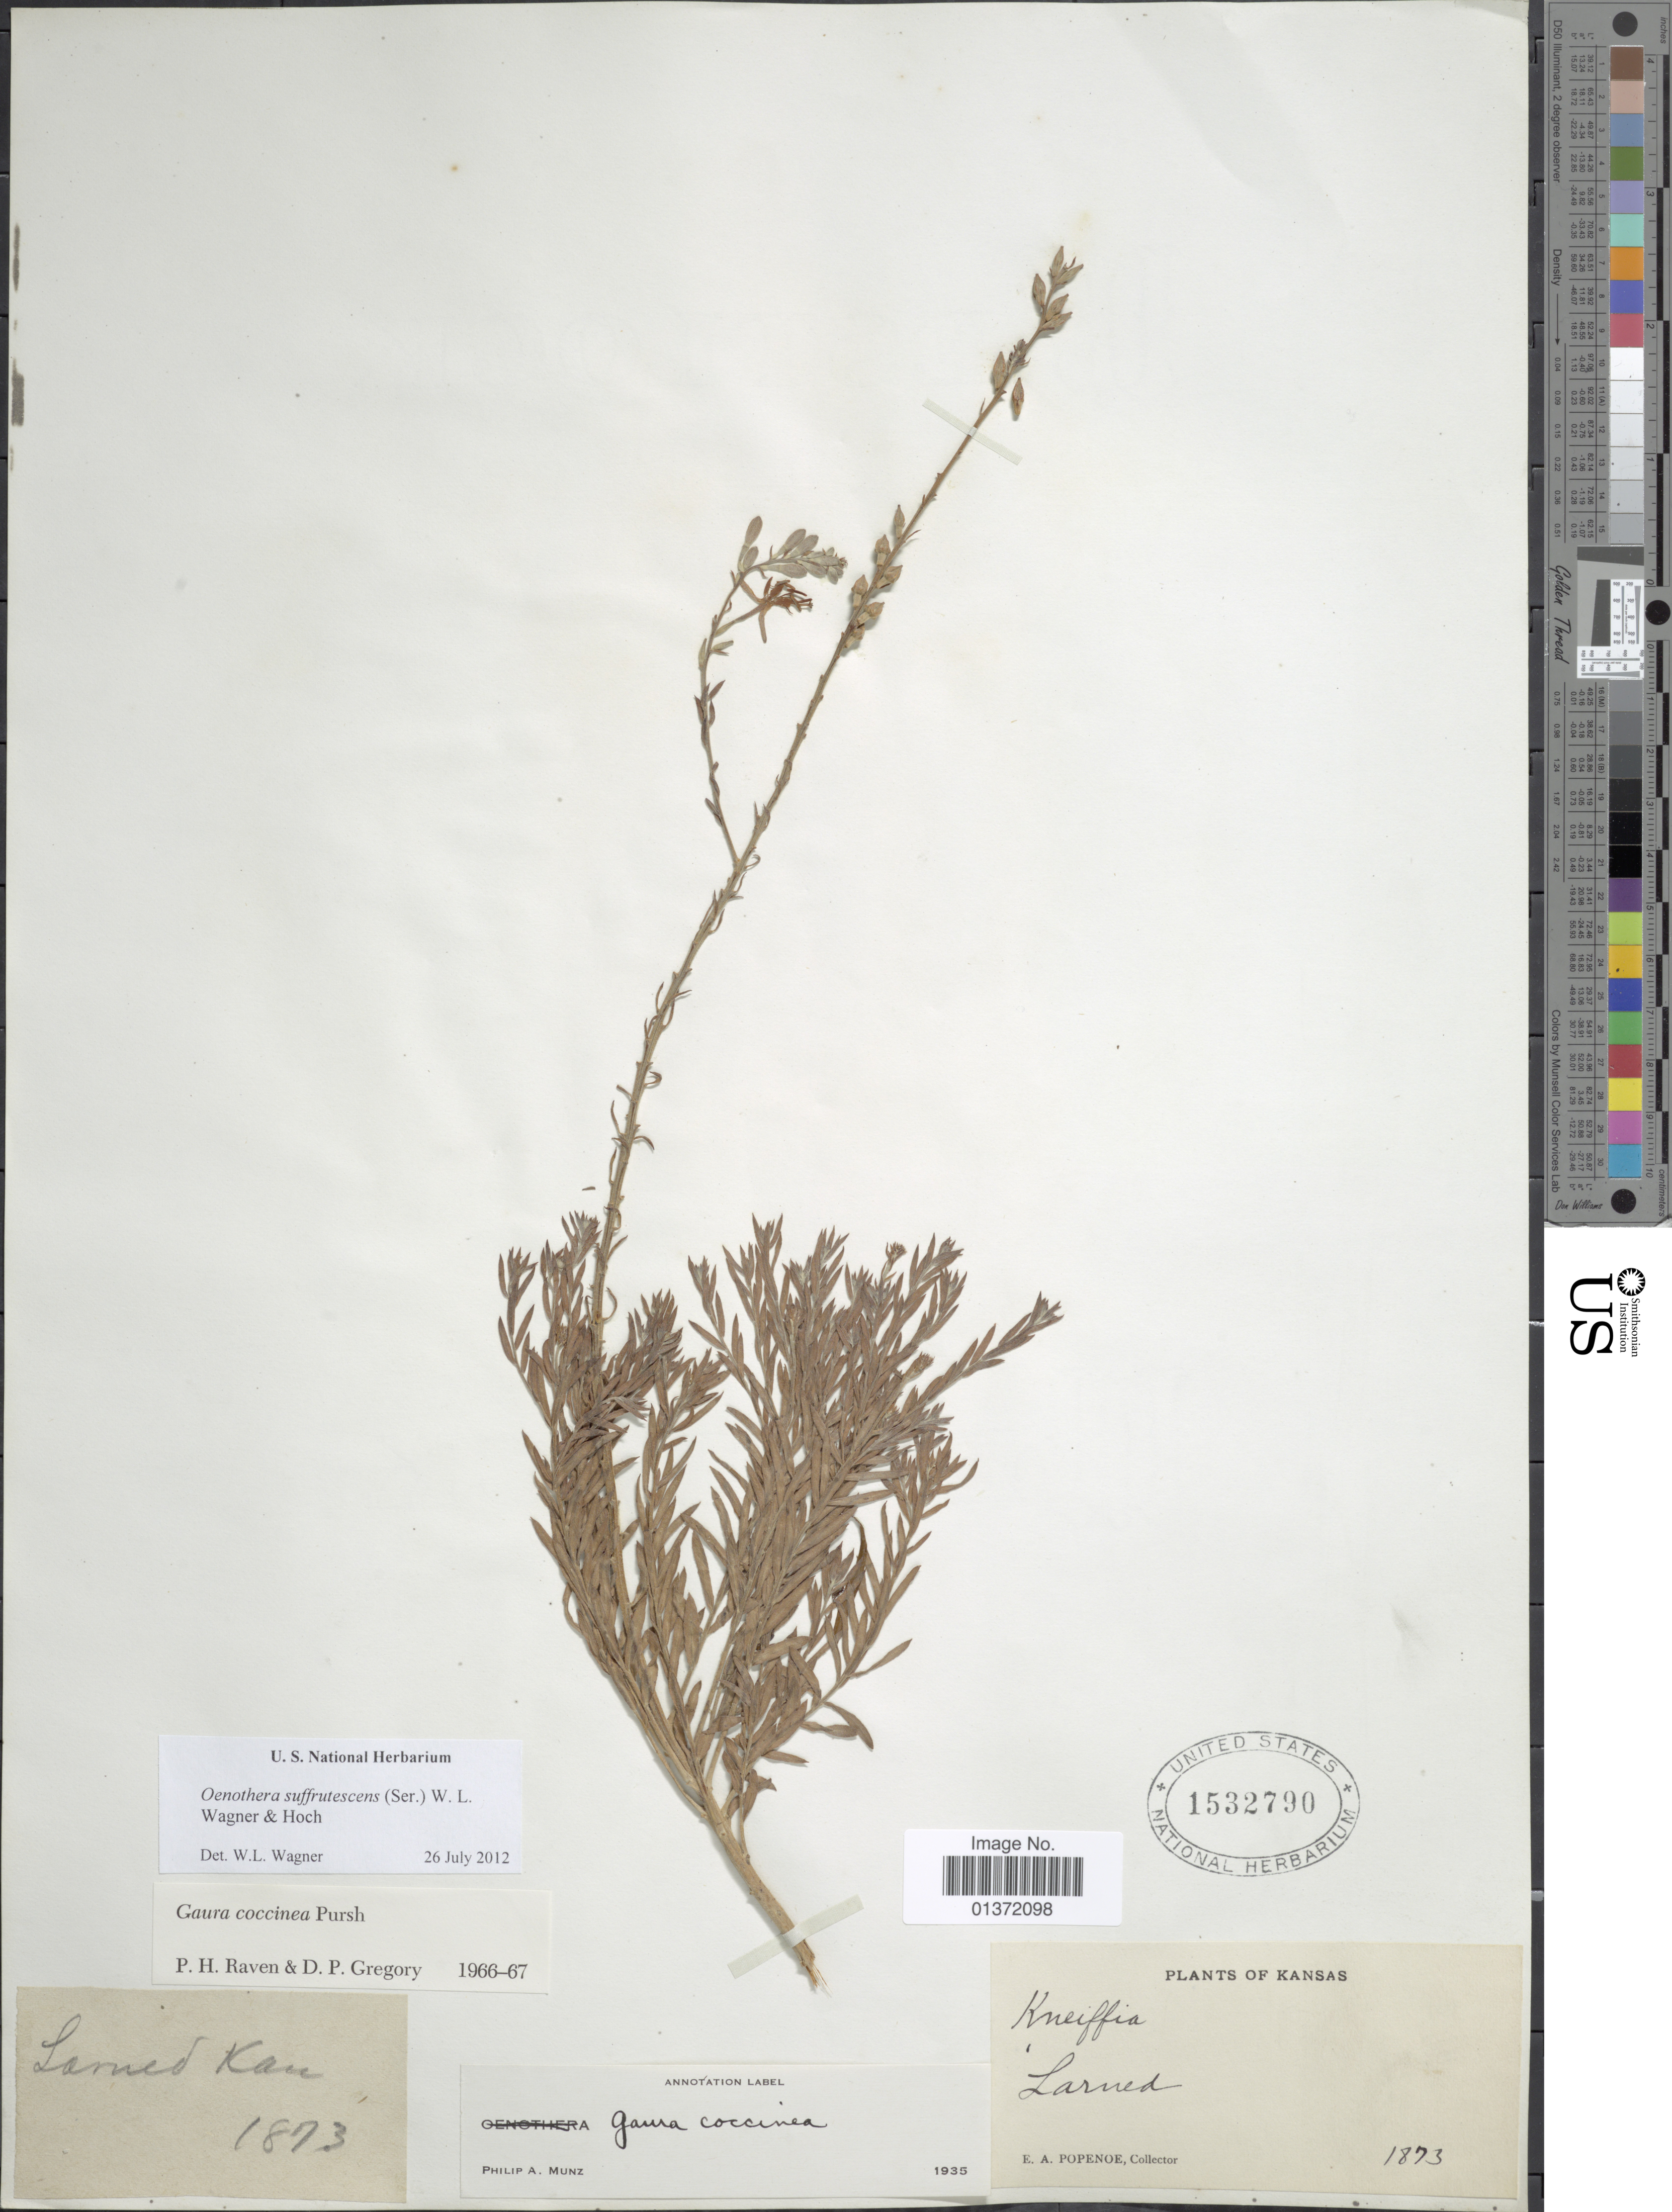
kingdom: Plantae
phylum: Tracheophyta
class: Magnoliopsida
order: Myrtales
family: Onagraceae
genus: Oenothera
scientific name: Oenothera suffrutescens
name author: (Ser.) W.L. Wagner & Hoch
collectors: E. A. Popenoe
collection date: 1873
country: United States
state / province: Kansas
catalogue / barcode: US 1532790